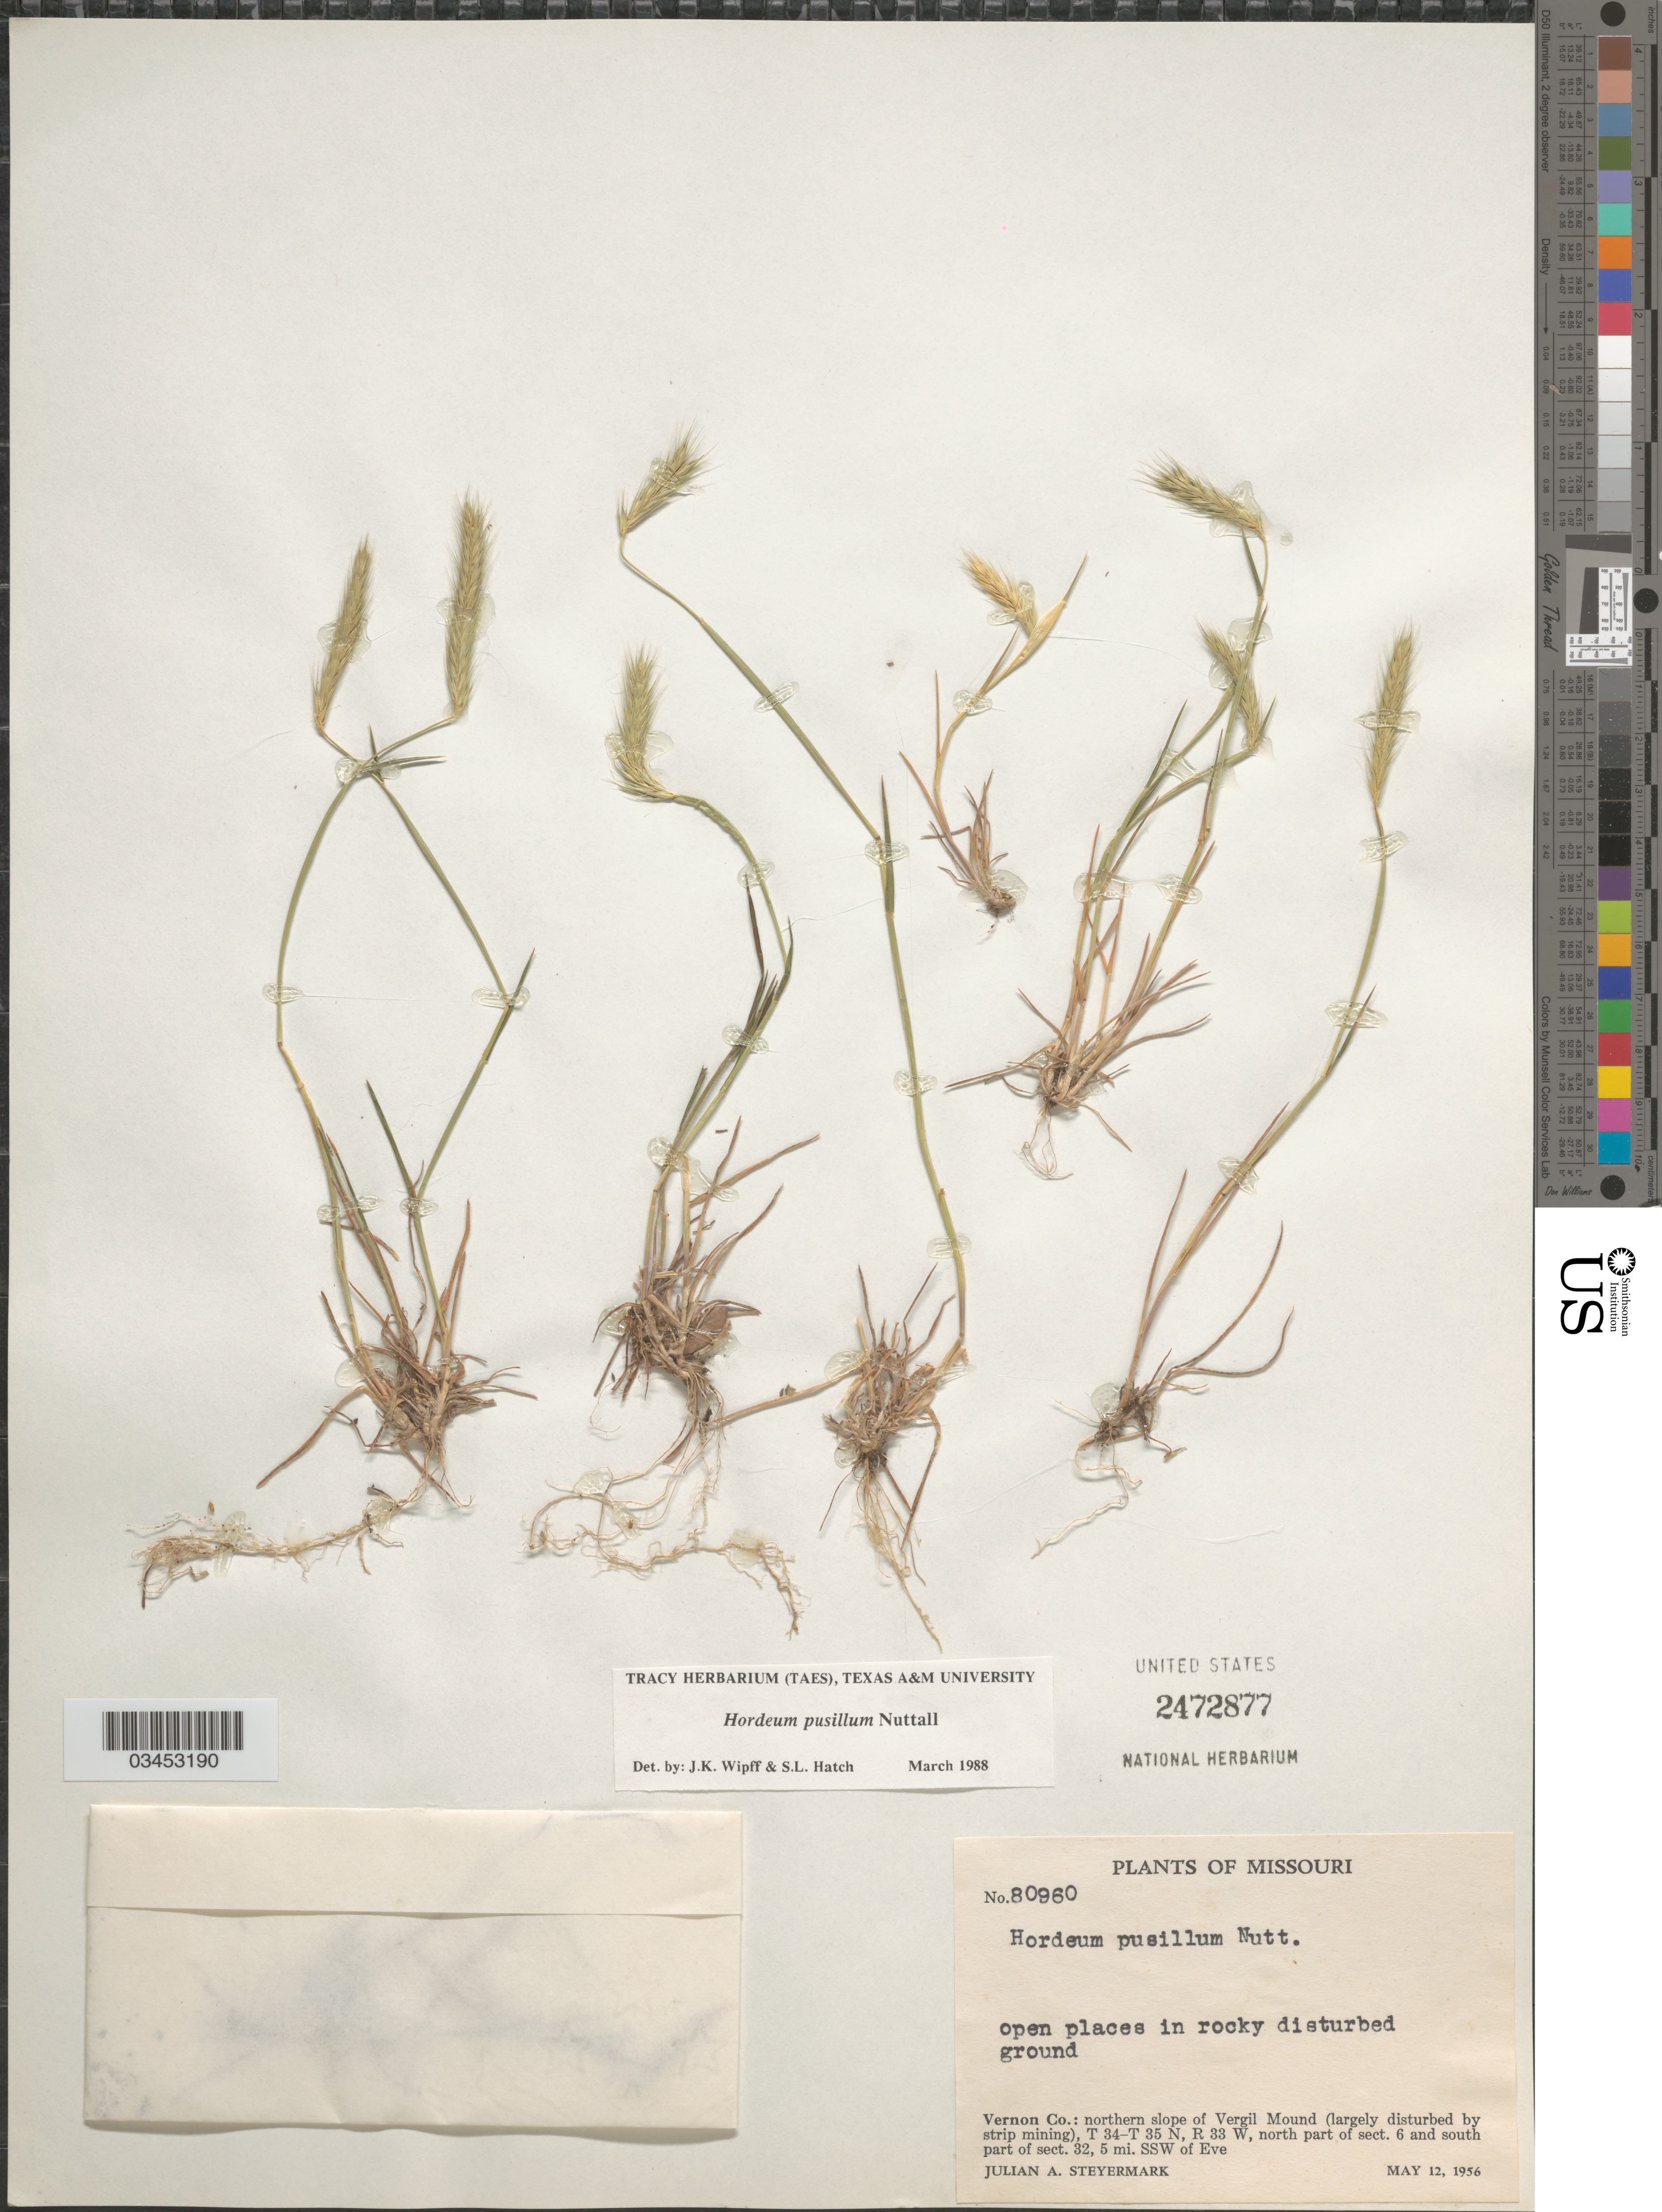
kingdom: Plantae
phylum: Tracheophyta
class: Liliopsida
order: Poales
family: Poaceae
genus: Hordeum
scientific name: Hordeum pusillum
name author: Nutt.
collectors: J. Steyermark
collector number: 80960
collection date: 1956-05-12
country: United States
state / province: Missouri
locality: Vernon Co.: northern slope of Vergil Mound (largely disturbed by strip mining), T 34-T 35 N, R 33 W, north part of sect. 6 and south part of sect. 32, 5 mi. SSW of Eve.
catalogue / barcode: US 2472877